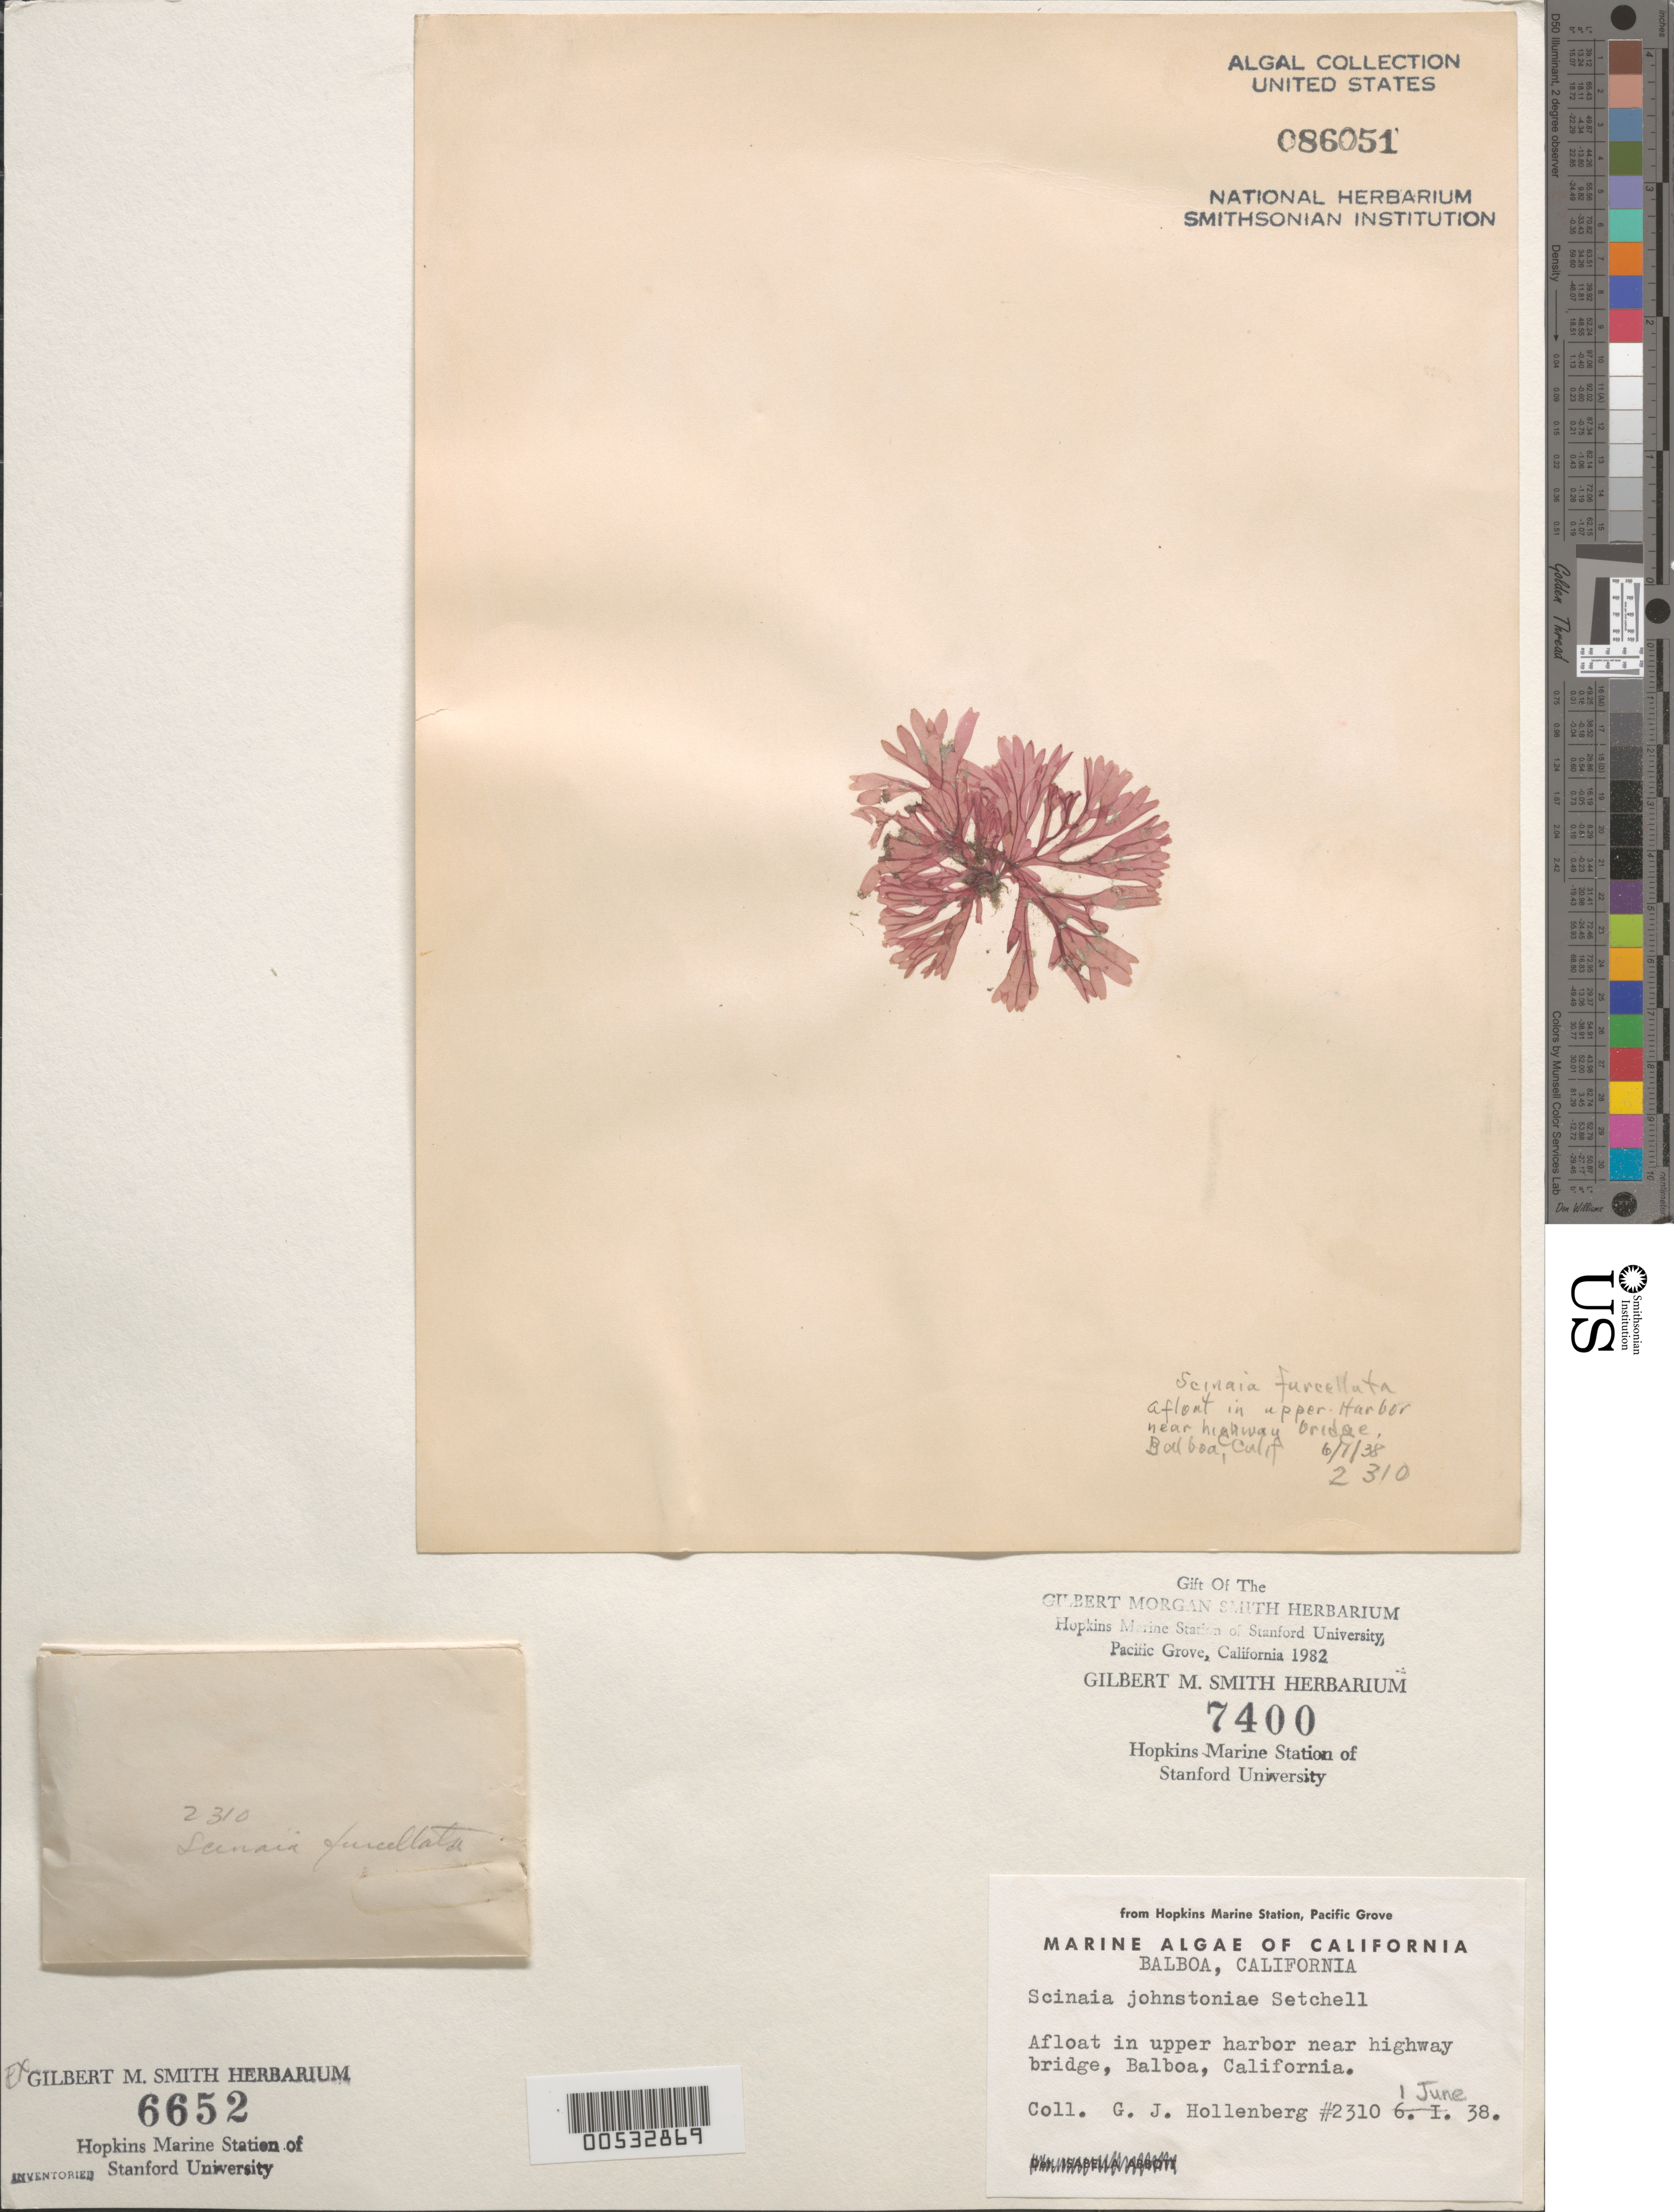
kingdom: Plantae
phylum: Rhodophyta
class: Florideophyceae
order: Nemaliales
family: Scinaiaceae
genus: Scinaia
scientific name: Scinaia johnstoniae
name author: Setch.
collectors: G. Hollenberg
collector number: GJH 2310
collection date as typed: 01 Jun 1938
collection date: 1938-06-01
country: United States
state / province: California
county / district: Orange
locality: Balboa, Upper Harbor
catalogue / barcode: US 86051